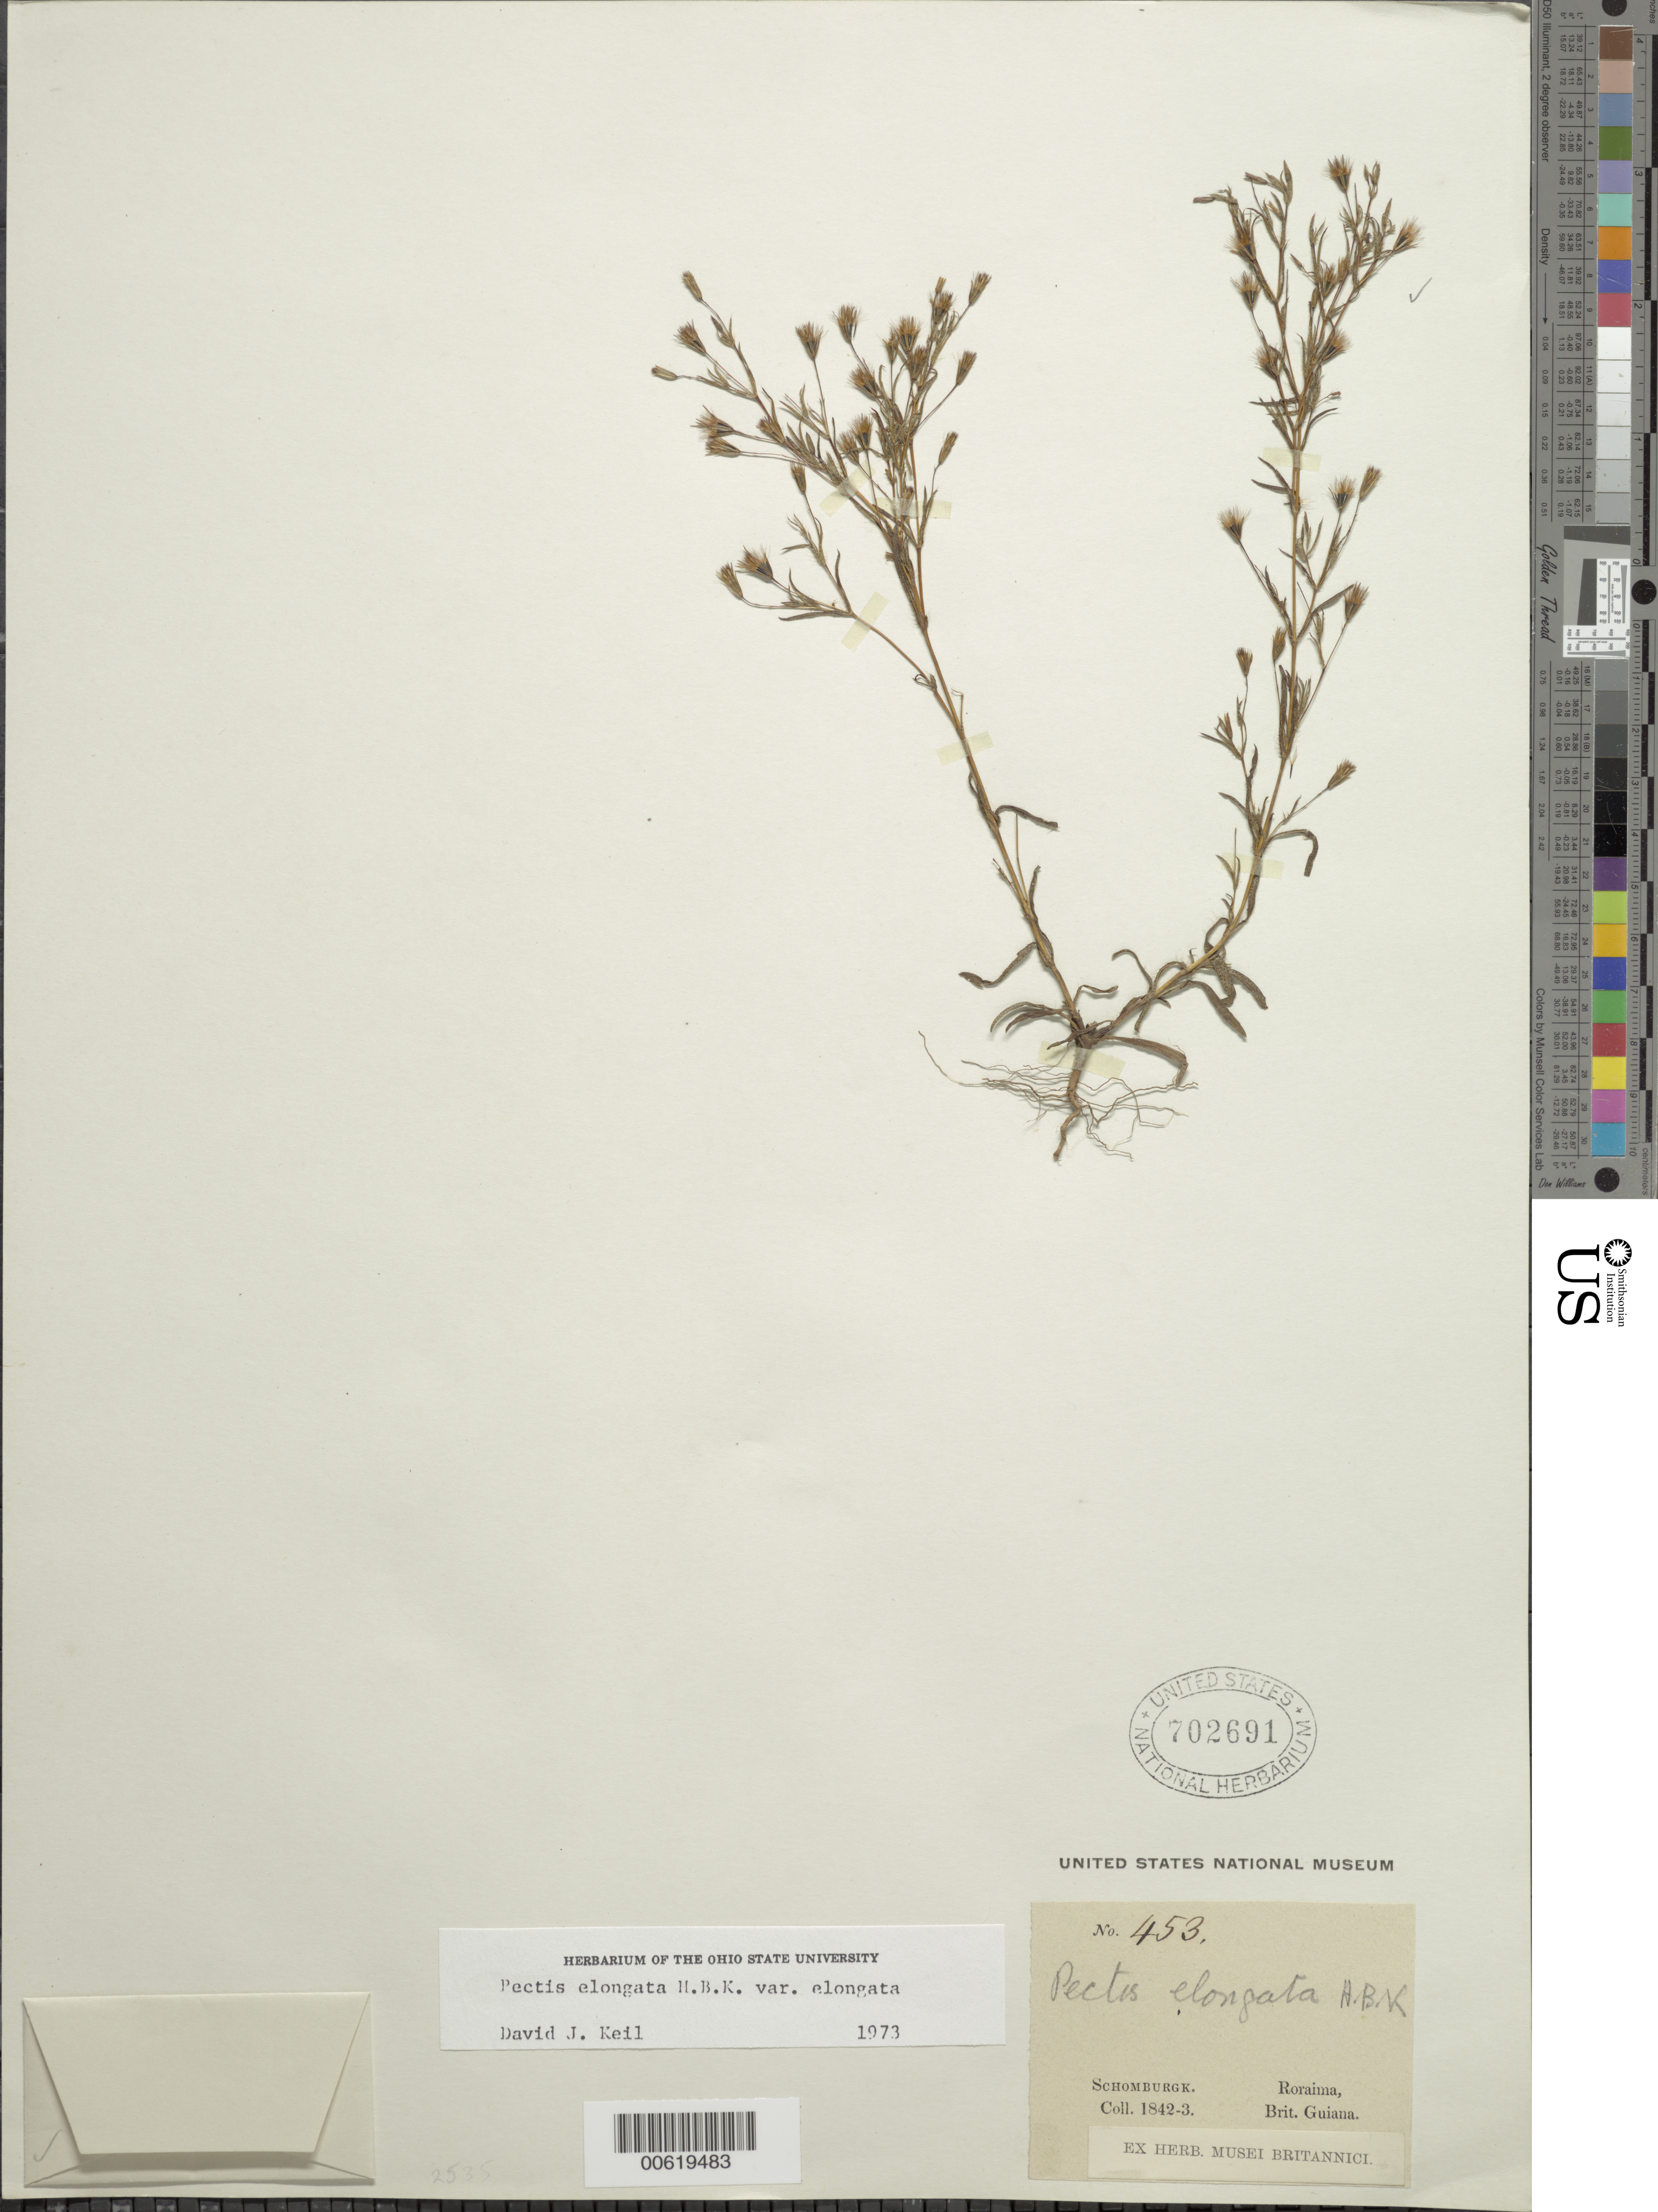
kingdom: Plantae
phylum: Tracheophyta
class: Magnoliopsida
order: Asterales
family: Asteraceae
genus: Pectis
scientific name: Pectis elongata var. elongata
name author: Kunth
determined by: Keil, D. J.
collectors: R. H. Schomburgk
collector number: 453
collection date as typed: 1842 to 1843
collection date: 1842/1843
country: Guyana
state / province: Cuyuni-Mazaruni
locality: Mt. Roraima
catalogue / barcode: US 702691